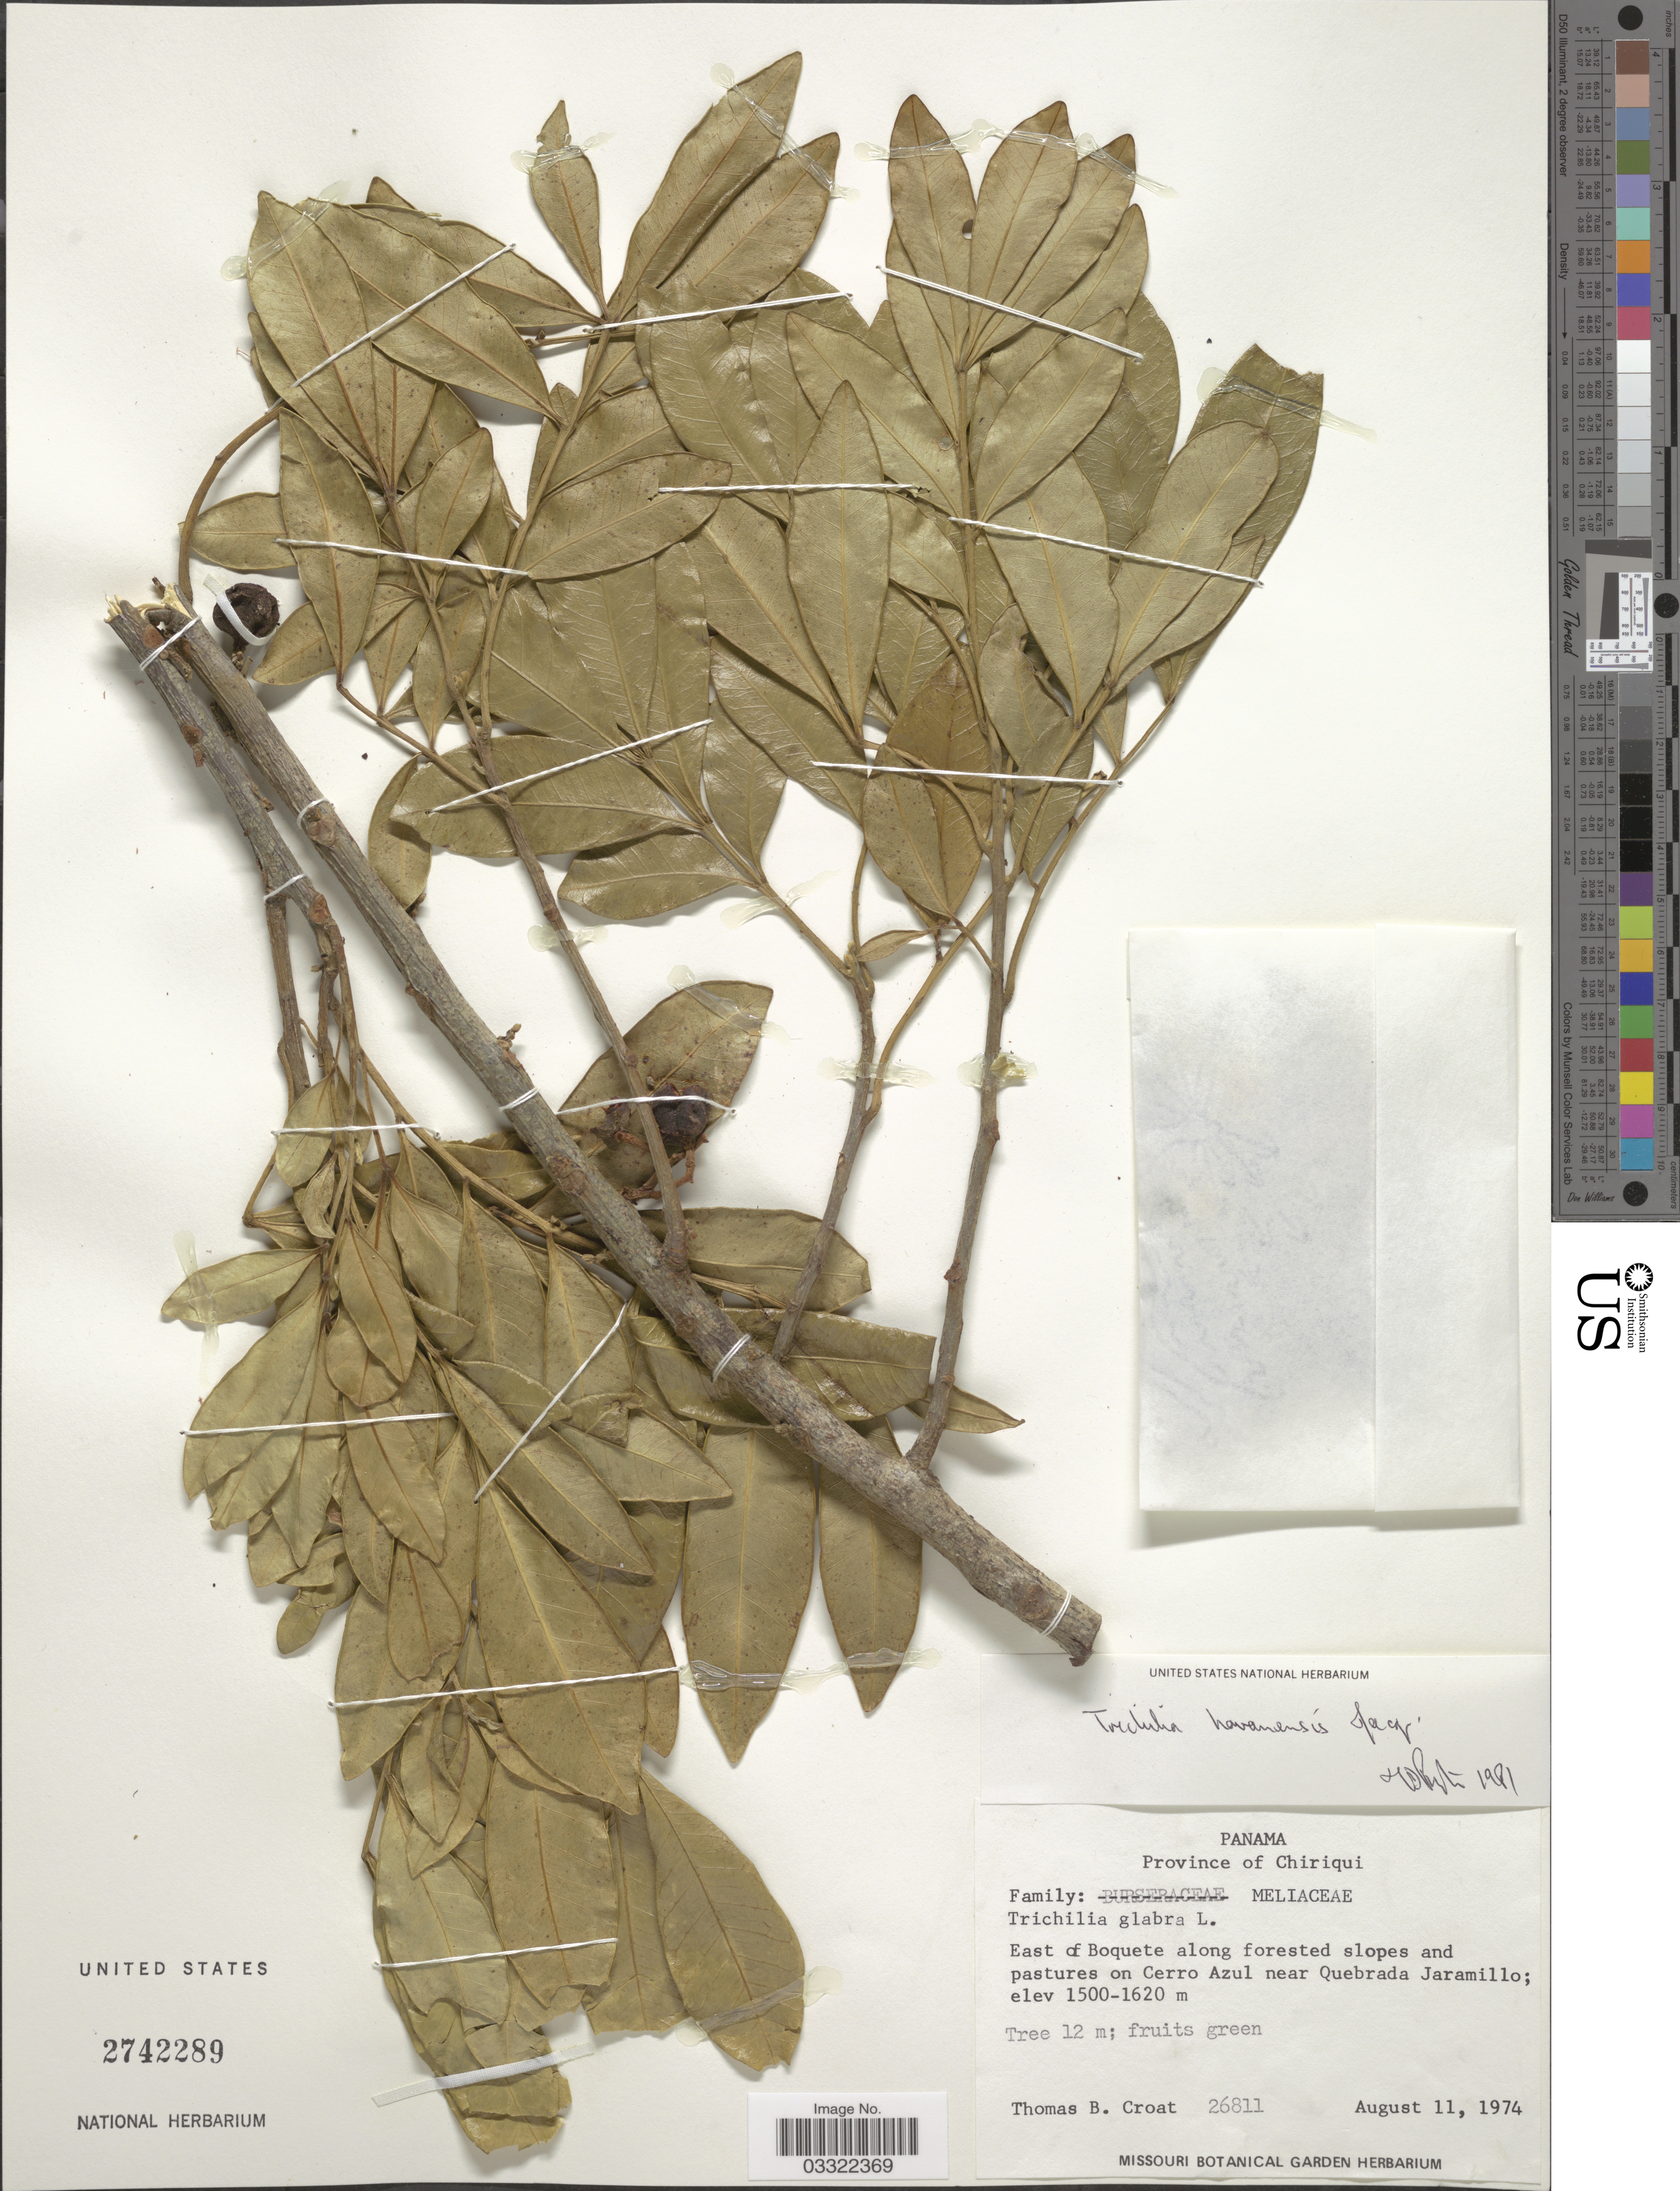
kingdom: Plantae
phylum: Tracheophyta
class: Magnoliopsida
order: Sapindales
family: Meliaceae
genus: Trichilia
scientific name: Trichilia havanensis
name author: Jacq.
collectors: T. B. Croat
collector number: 26811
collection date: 1974-08-11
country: Panama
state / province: Chiriqui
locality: East of Boquete along forested slopes and pastures on Cerro Azul near Quebrada Jaramillo.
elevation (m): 1500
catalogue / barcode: US 2742289